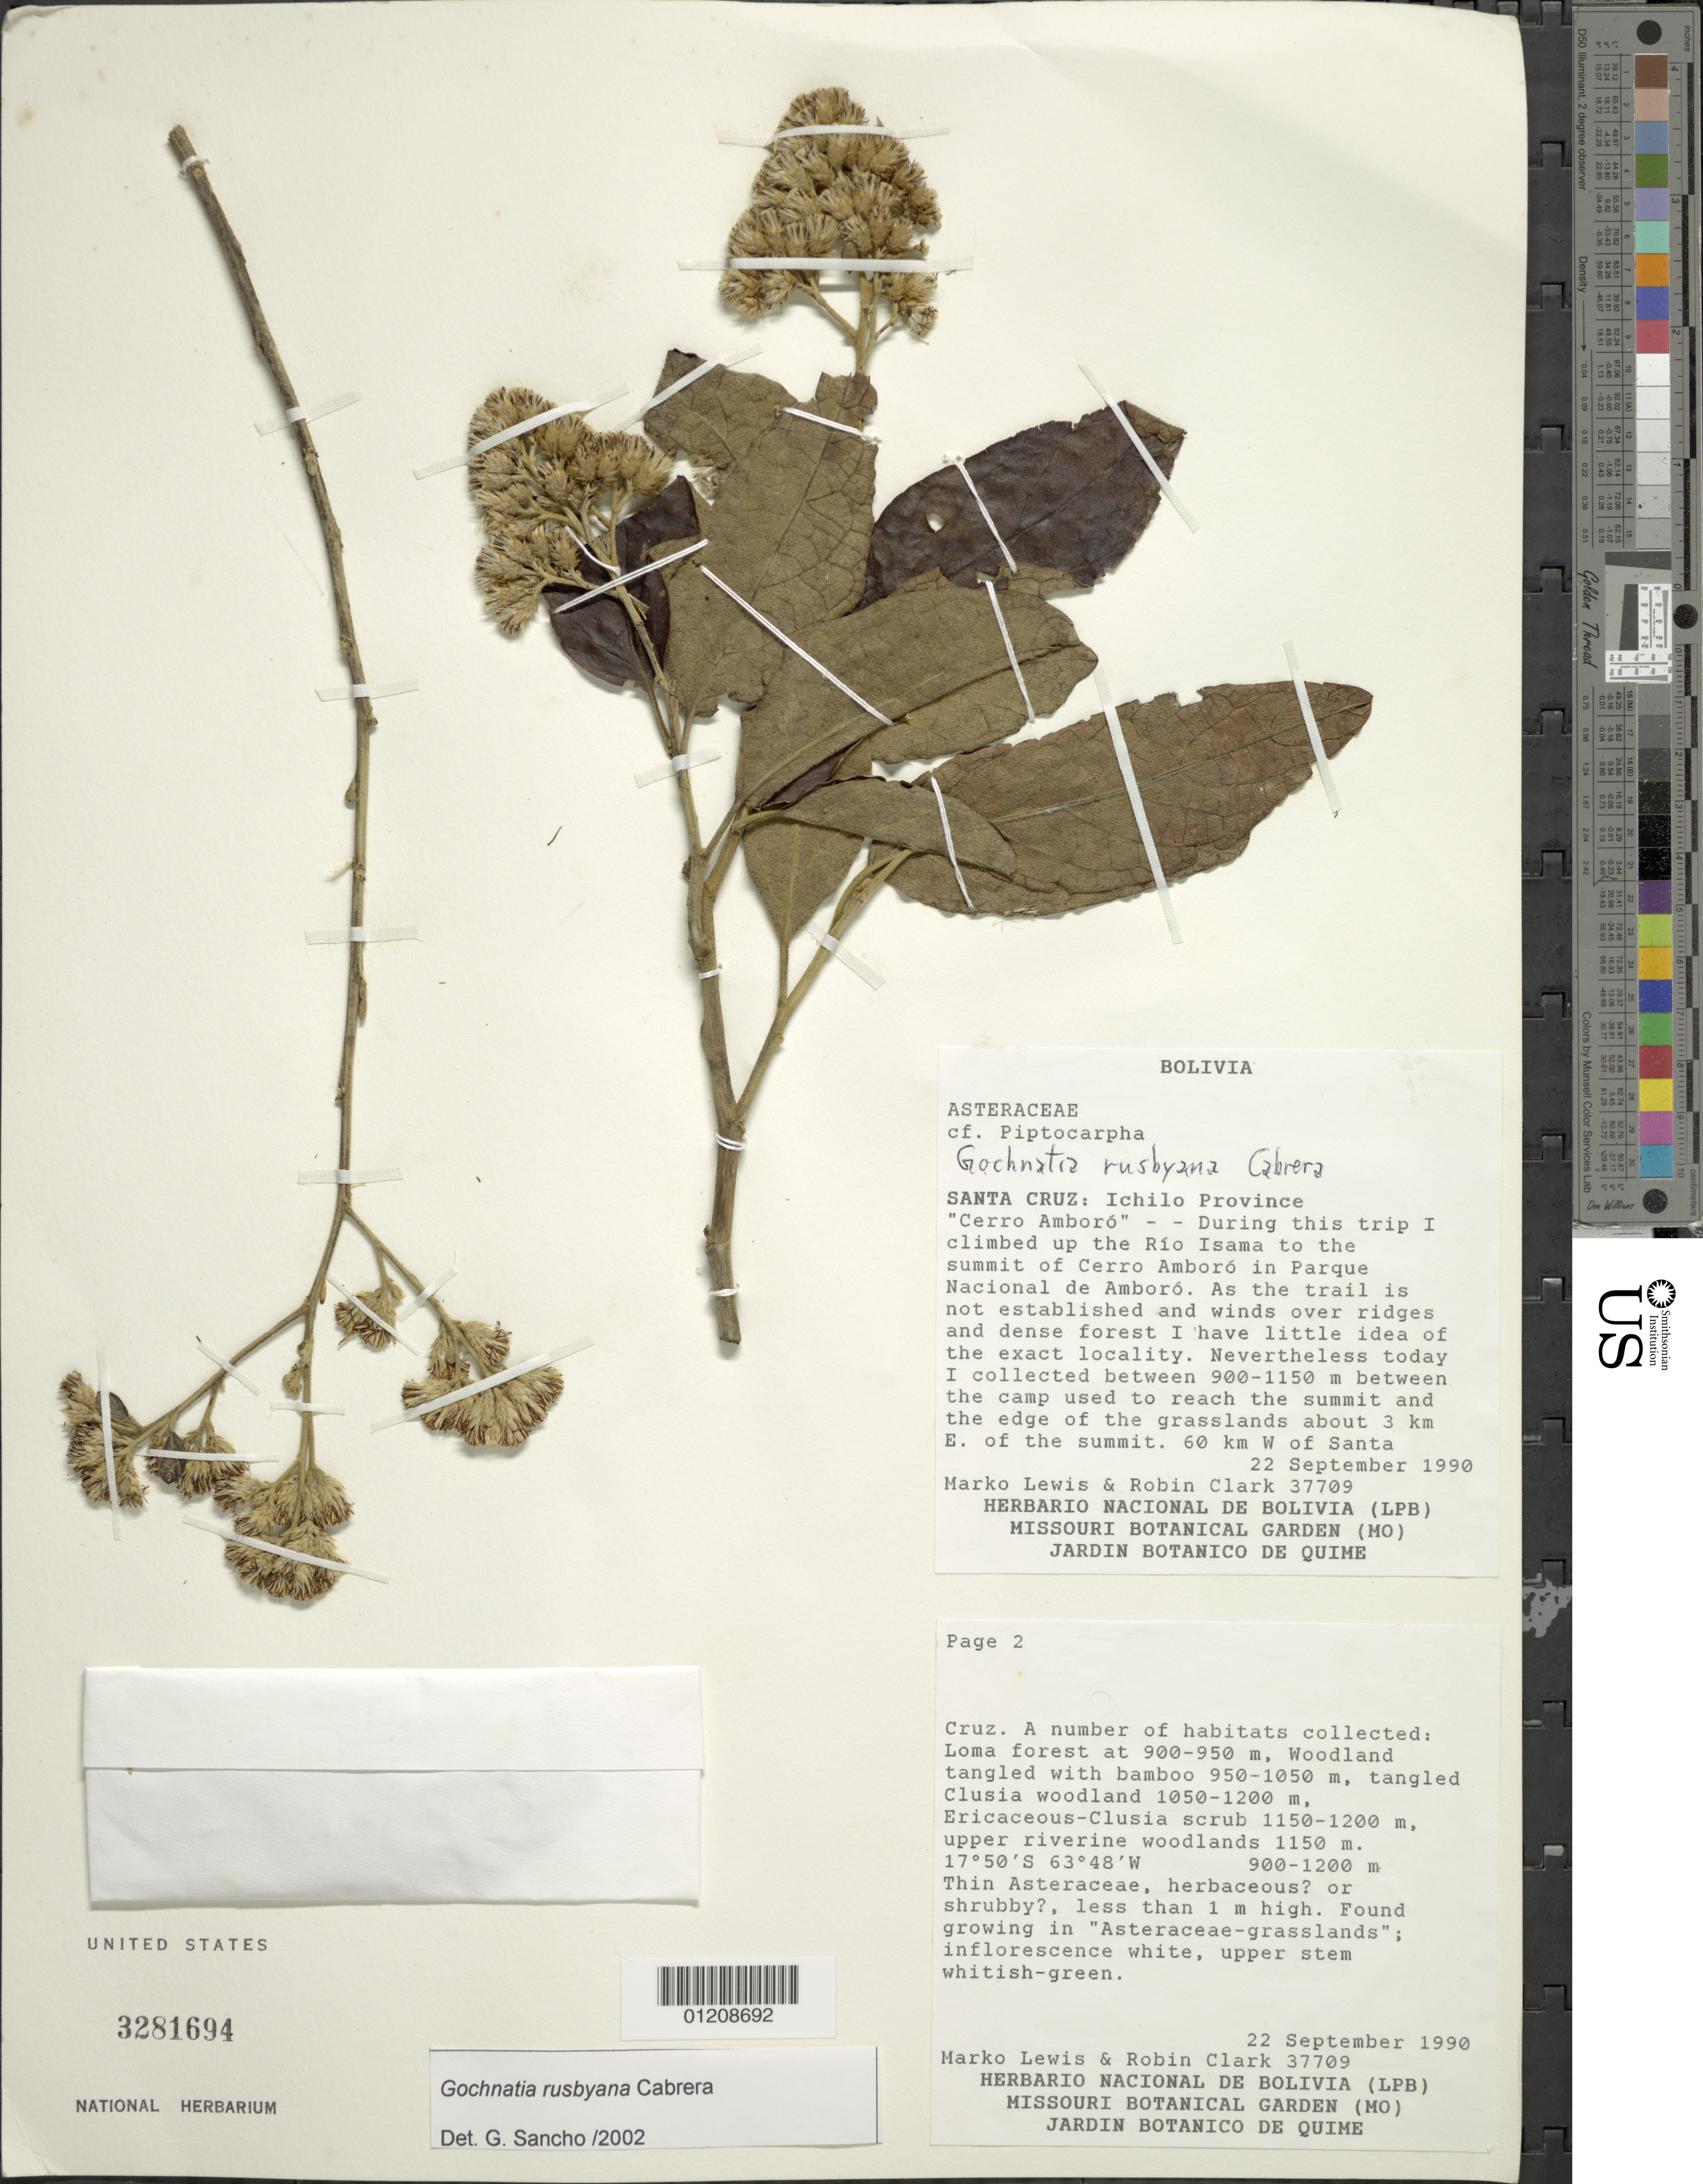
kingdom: Plantae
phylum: Tracheophyta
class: Magnoliopsida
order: Asterales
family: Asteraceae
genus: Moquiniastrum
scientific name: Moquiniastrum bolivianum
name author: (Rusby) G. Sancho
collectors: M. A. Lewis & R. Clark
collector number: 37709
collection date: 1990-09-22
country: Bolivia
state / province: Santa Cruz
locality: Ichilo Prov.; Cerro Amboro, Parque Nacional de Amboro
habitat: Ericaceous-Clusia scrub,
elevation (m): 1150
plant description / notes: inflorescence white, upper stem whitish-green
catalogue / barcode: US 3281694